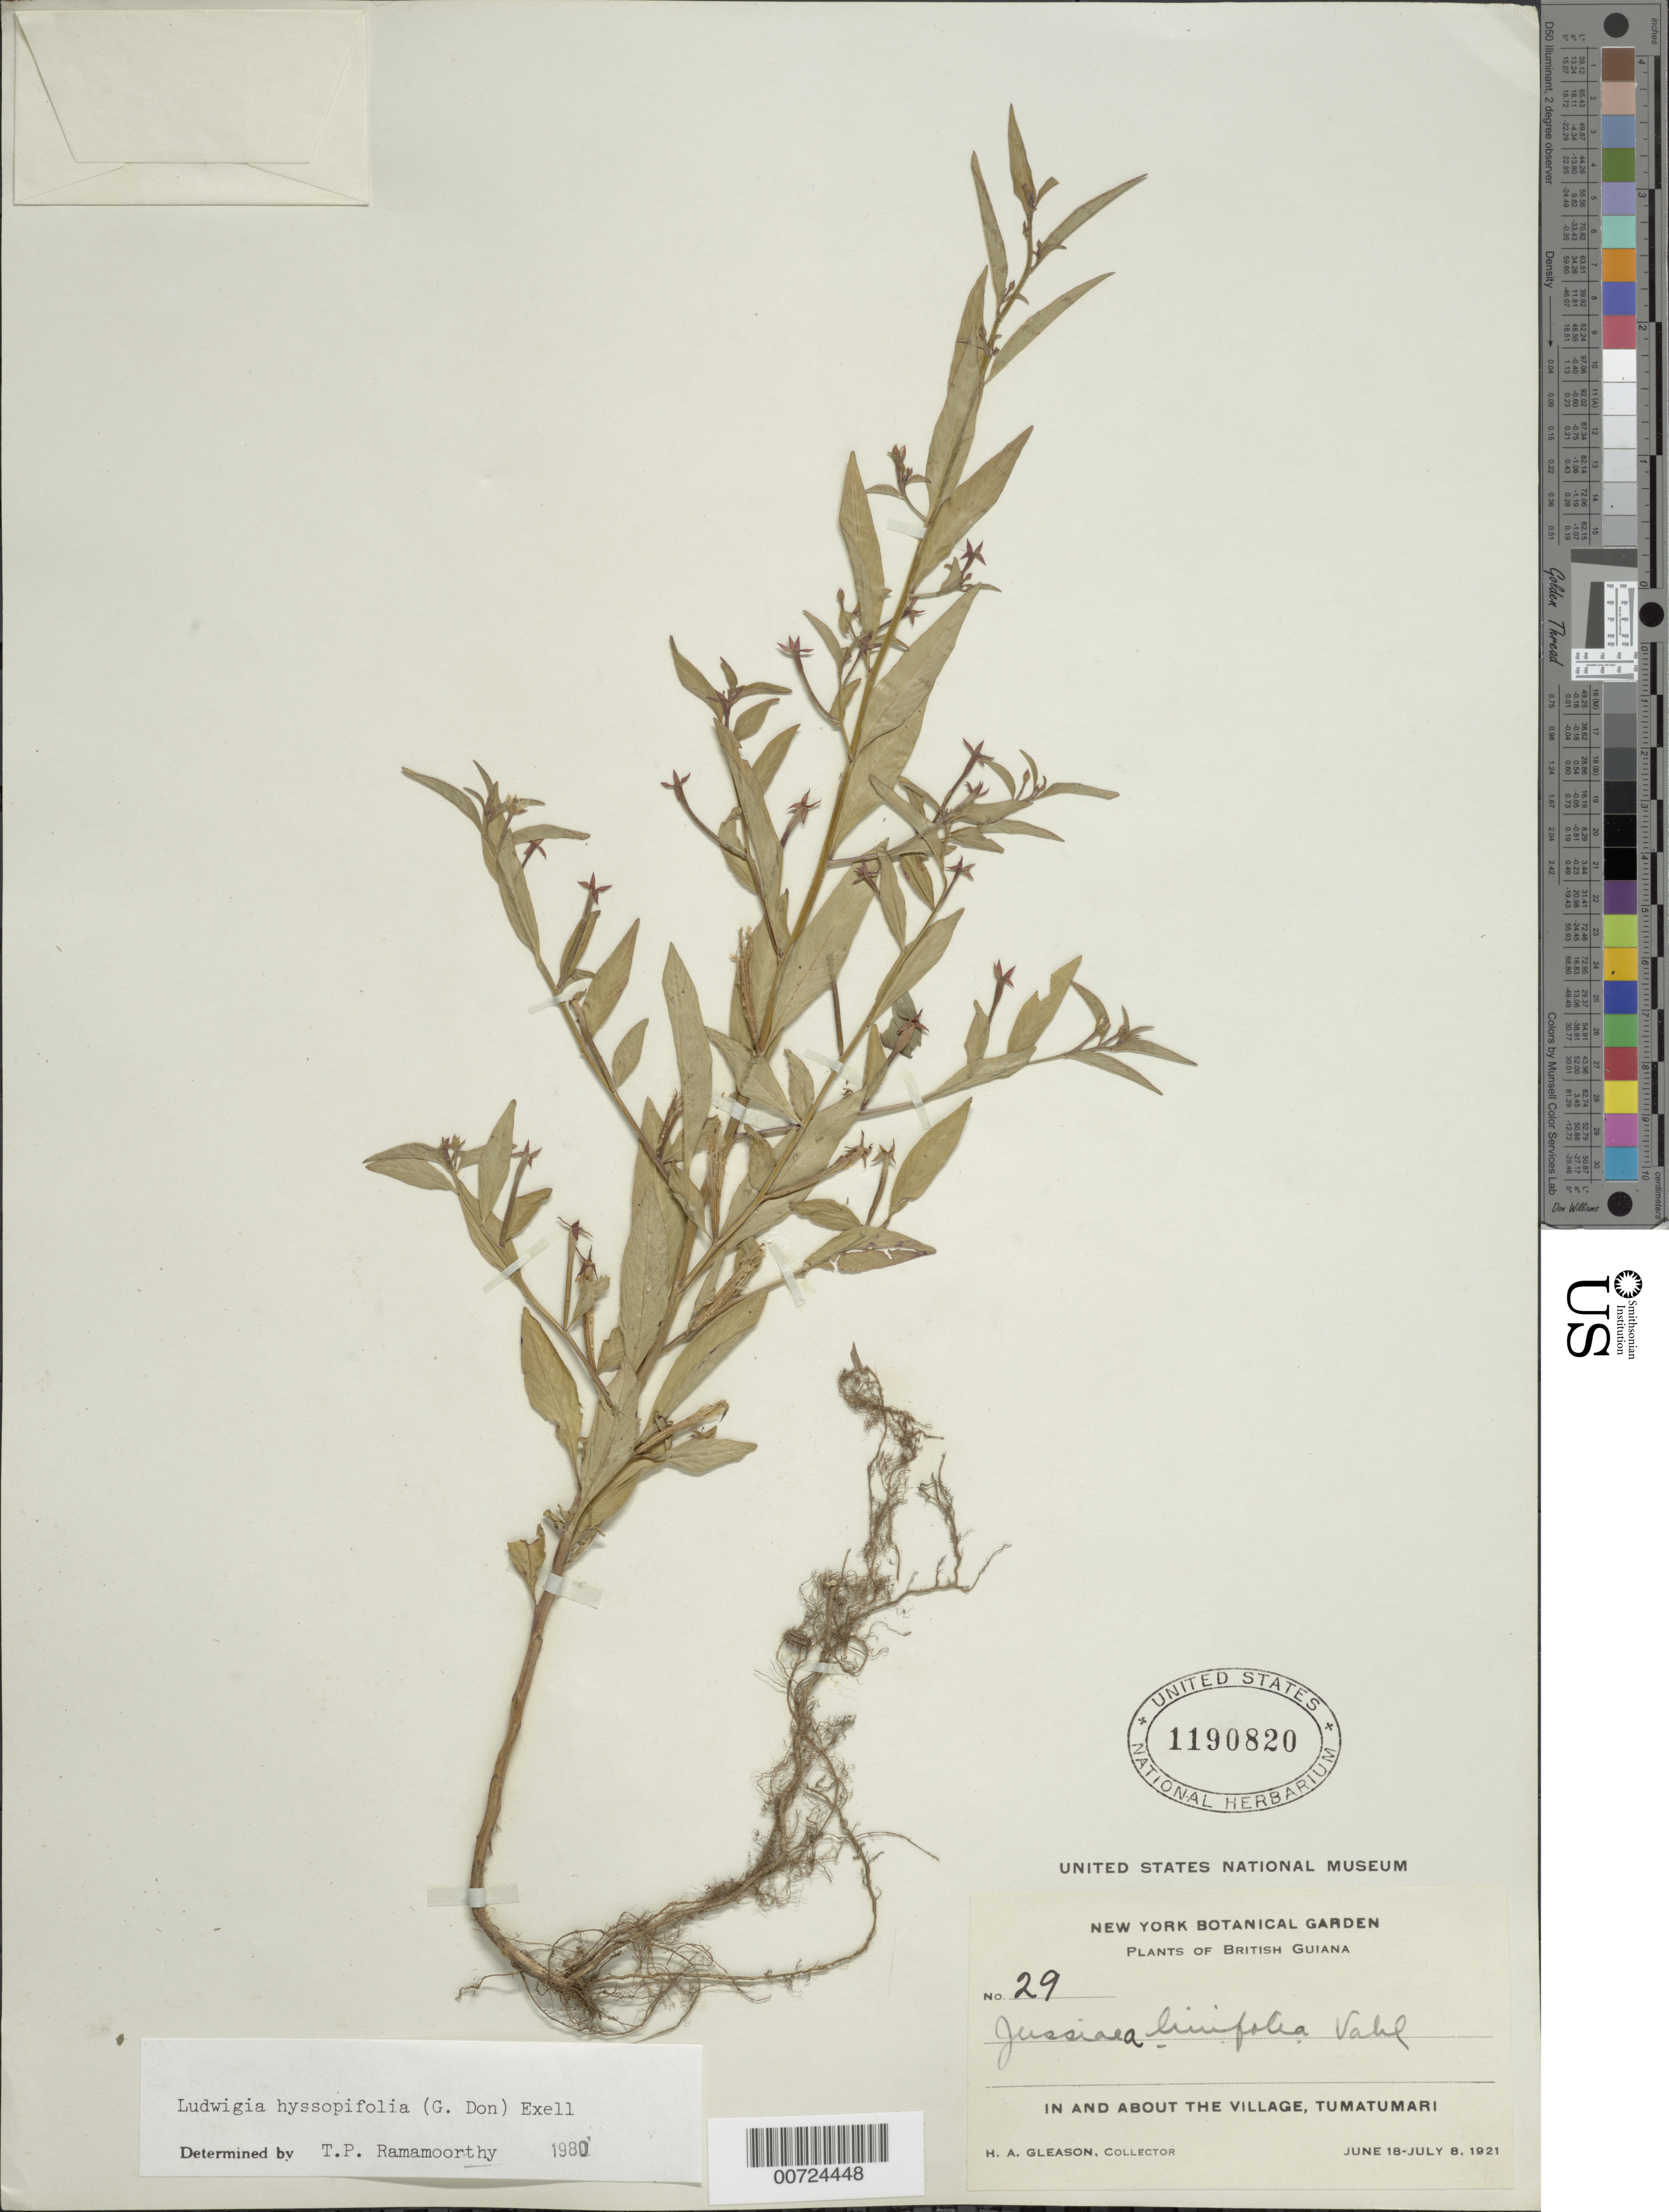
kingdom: Plantae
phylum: Tracheophyta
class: Magnoliopsida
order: Myrtales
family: Onagraceae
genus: Ludwigia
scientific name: Ludwigia hyssopifolia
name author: (G. Don) Exell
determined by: Ramamoorthy, T. P.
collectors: H. A. Gleason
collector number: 29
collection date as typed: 18-Jun-21 to 8-Jul-21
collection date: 1921-06-18/1921-07-08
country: Guyana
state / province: Potaro-Siparuni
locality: Tumatumari Village, Potaro R.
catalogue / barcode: US 1190820